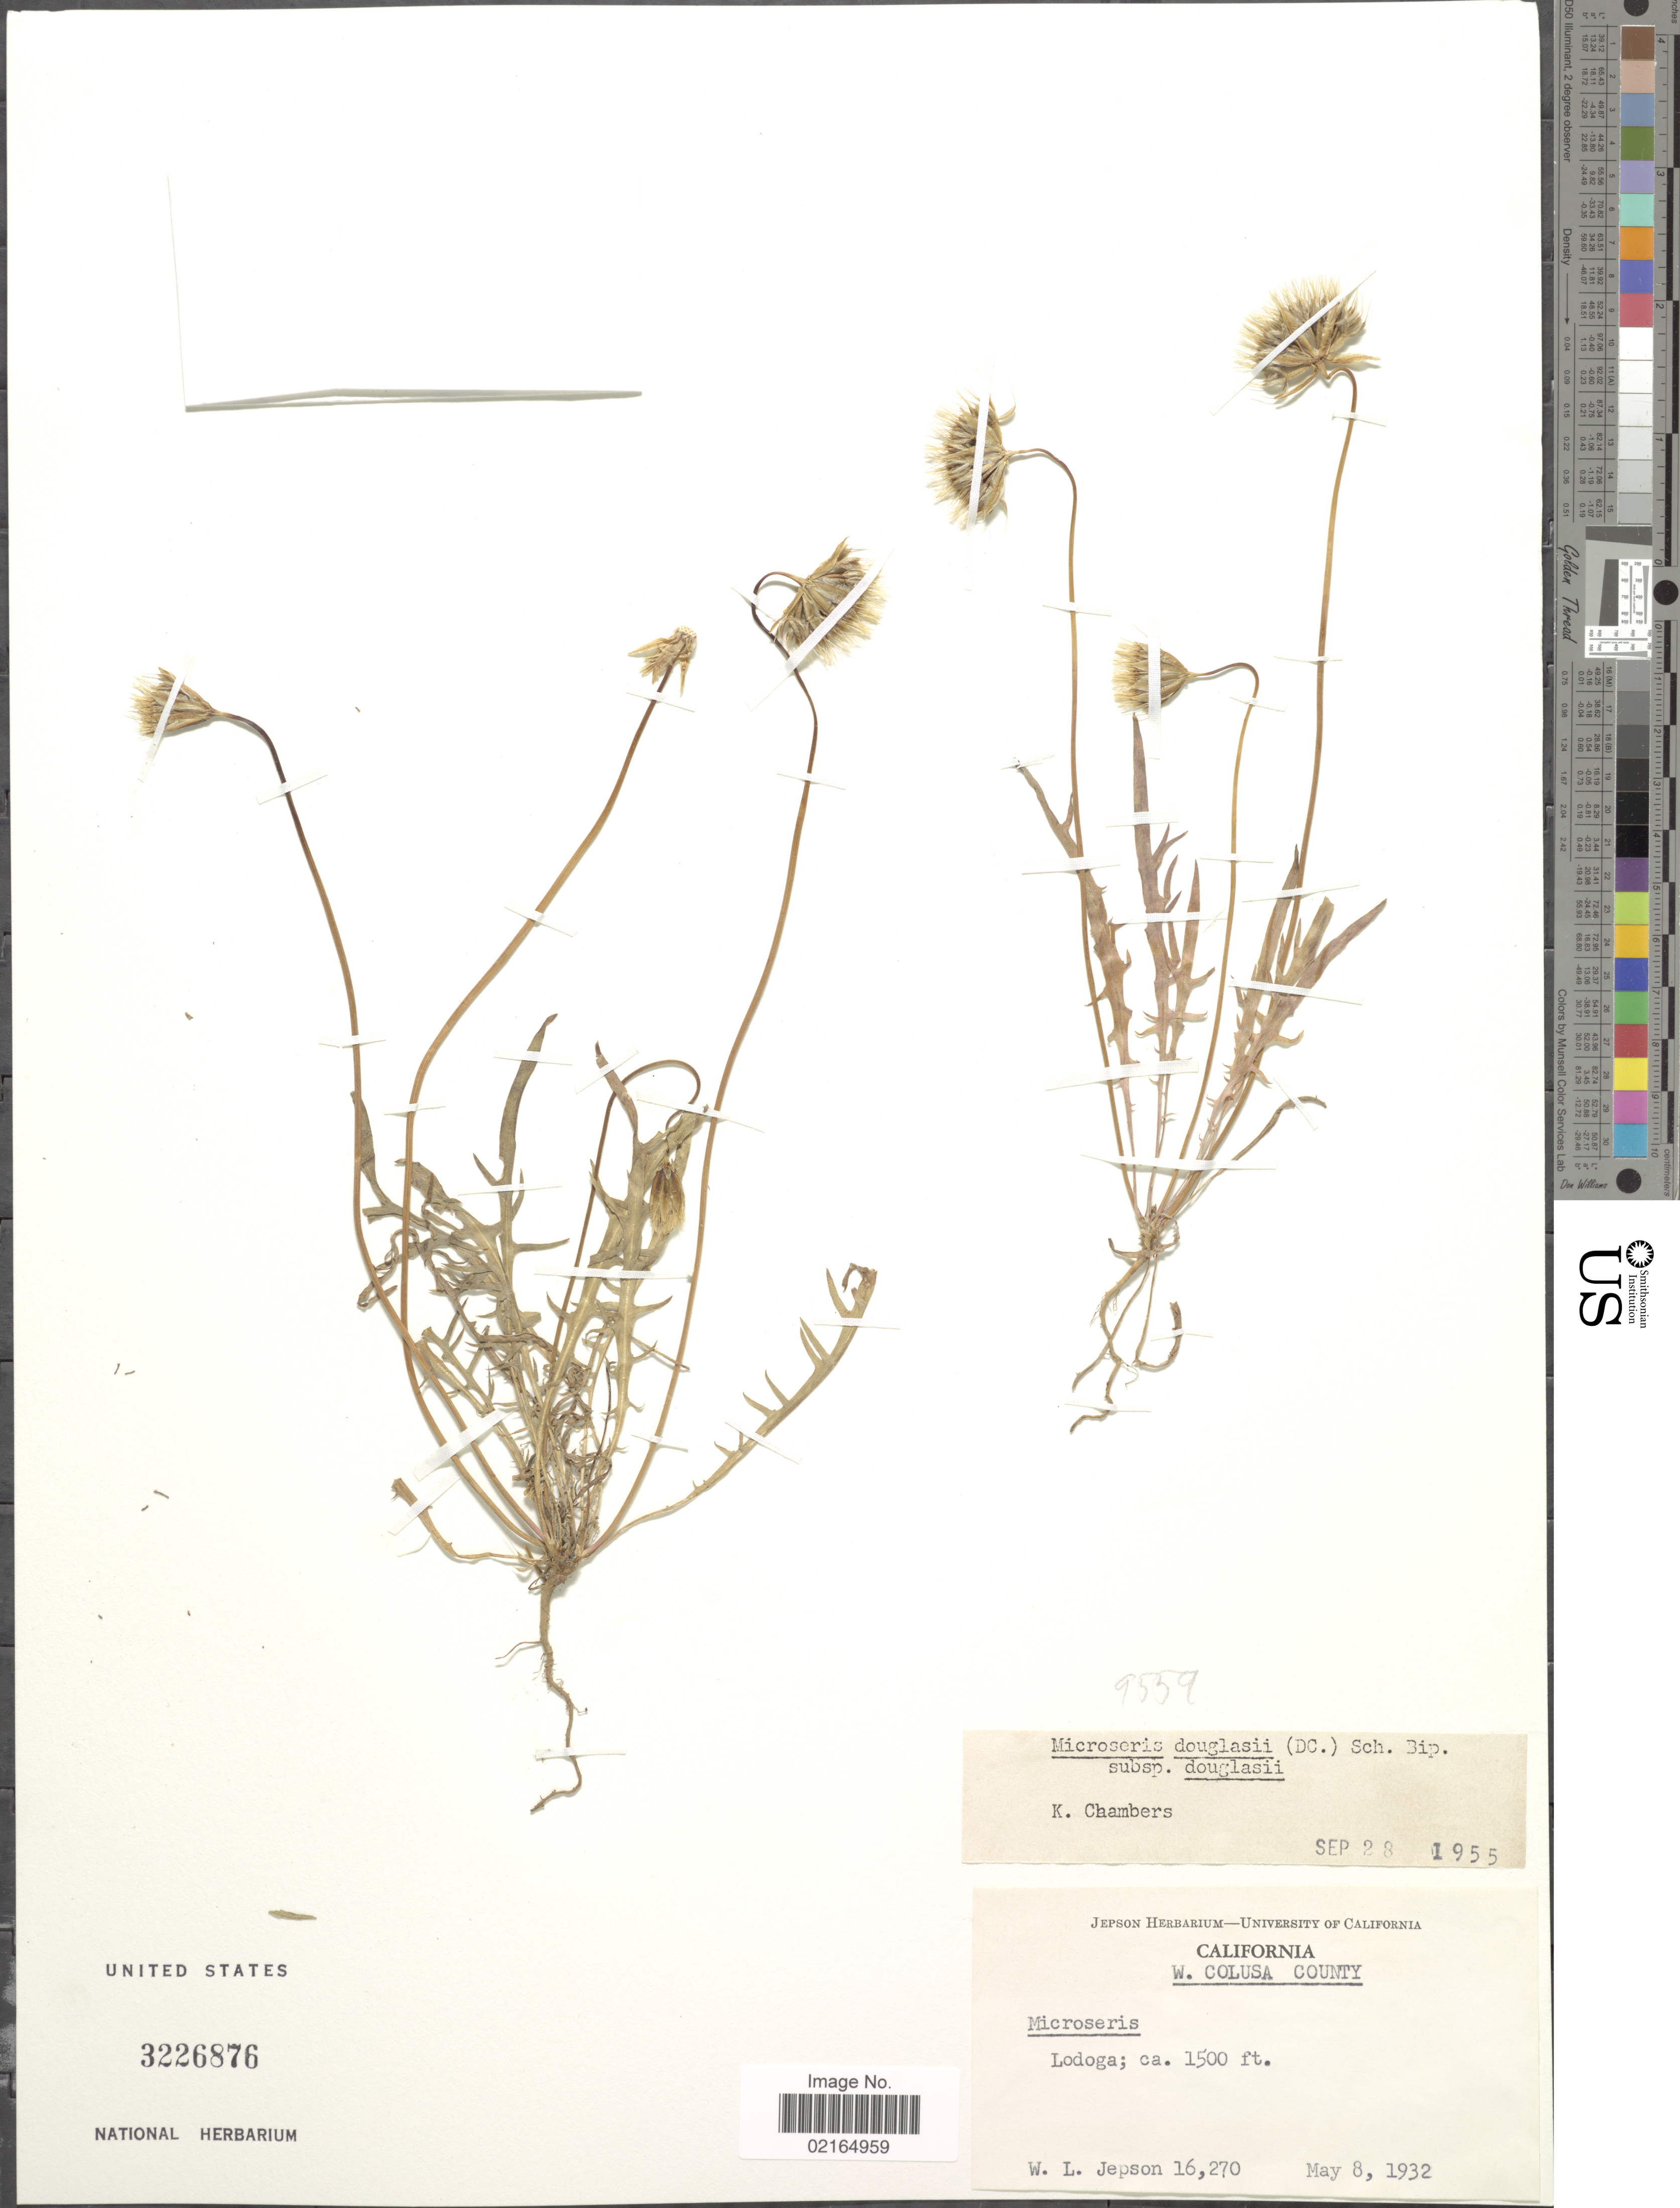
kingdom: Plantae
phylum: Tracheophyta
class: Magnoliopsida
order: Asterales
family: Asteraceae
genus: Microseris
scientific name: Microseris douglasii subsp. douglasii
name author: (DC.) Sch. Bip.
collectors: W. L. Jepson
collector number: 16270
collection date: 1932-05-08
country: United States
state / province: California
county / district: Colusa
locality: W. Colusa County, Lodoga.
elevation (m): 457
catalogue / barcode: US 3226876